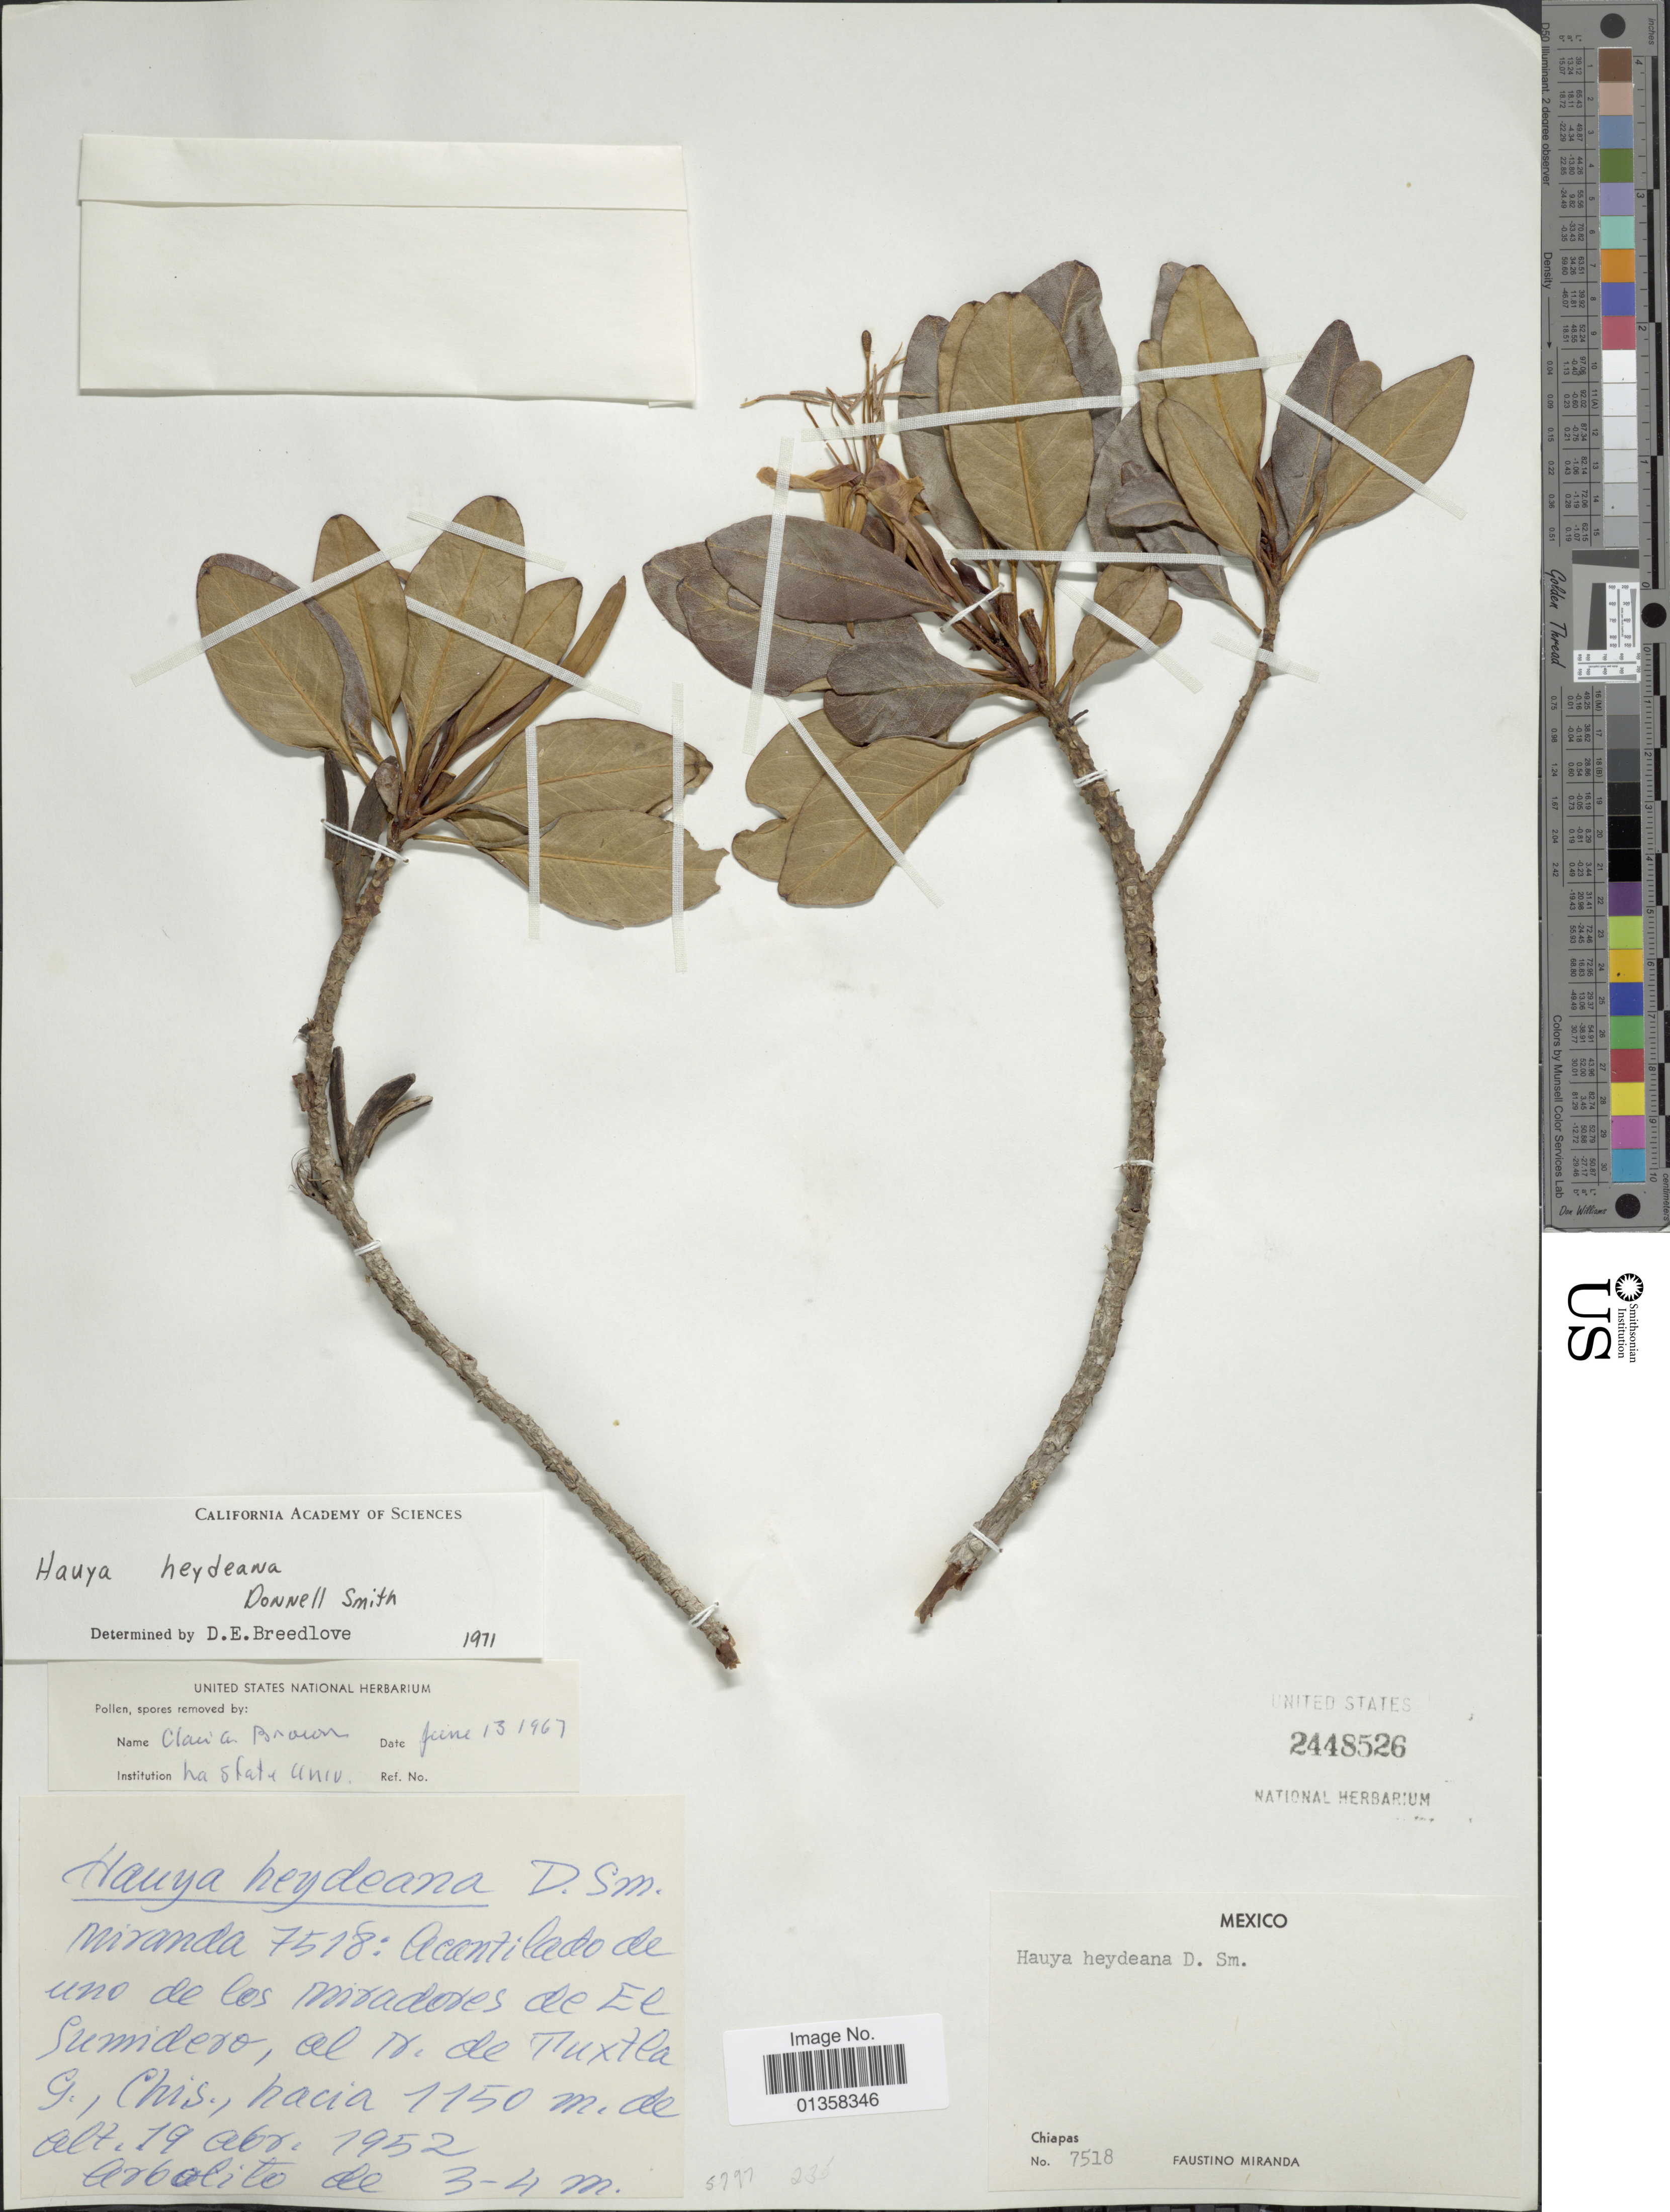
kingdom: Plantae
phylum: Tracheophyta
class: Magnoliopsida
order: Myrtales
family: Onagraceae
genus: Hauya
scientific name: Hauya elegans subsp. barcenae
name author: (Hemsl.) P.H. Raven & Breedlove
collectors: F. Miranda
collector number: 7518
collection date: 1952-04-19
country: Mexico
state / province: Chiapas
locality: Acantilado de uno de los miradores de El Sumidero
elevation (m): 1150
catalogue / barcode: US 2448526